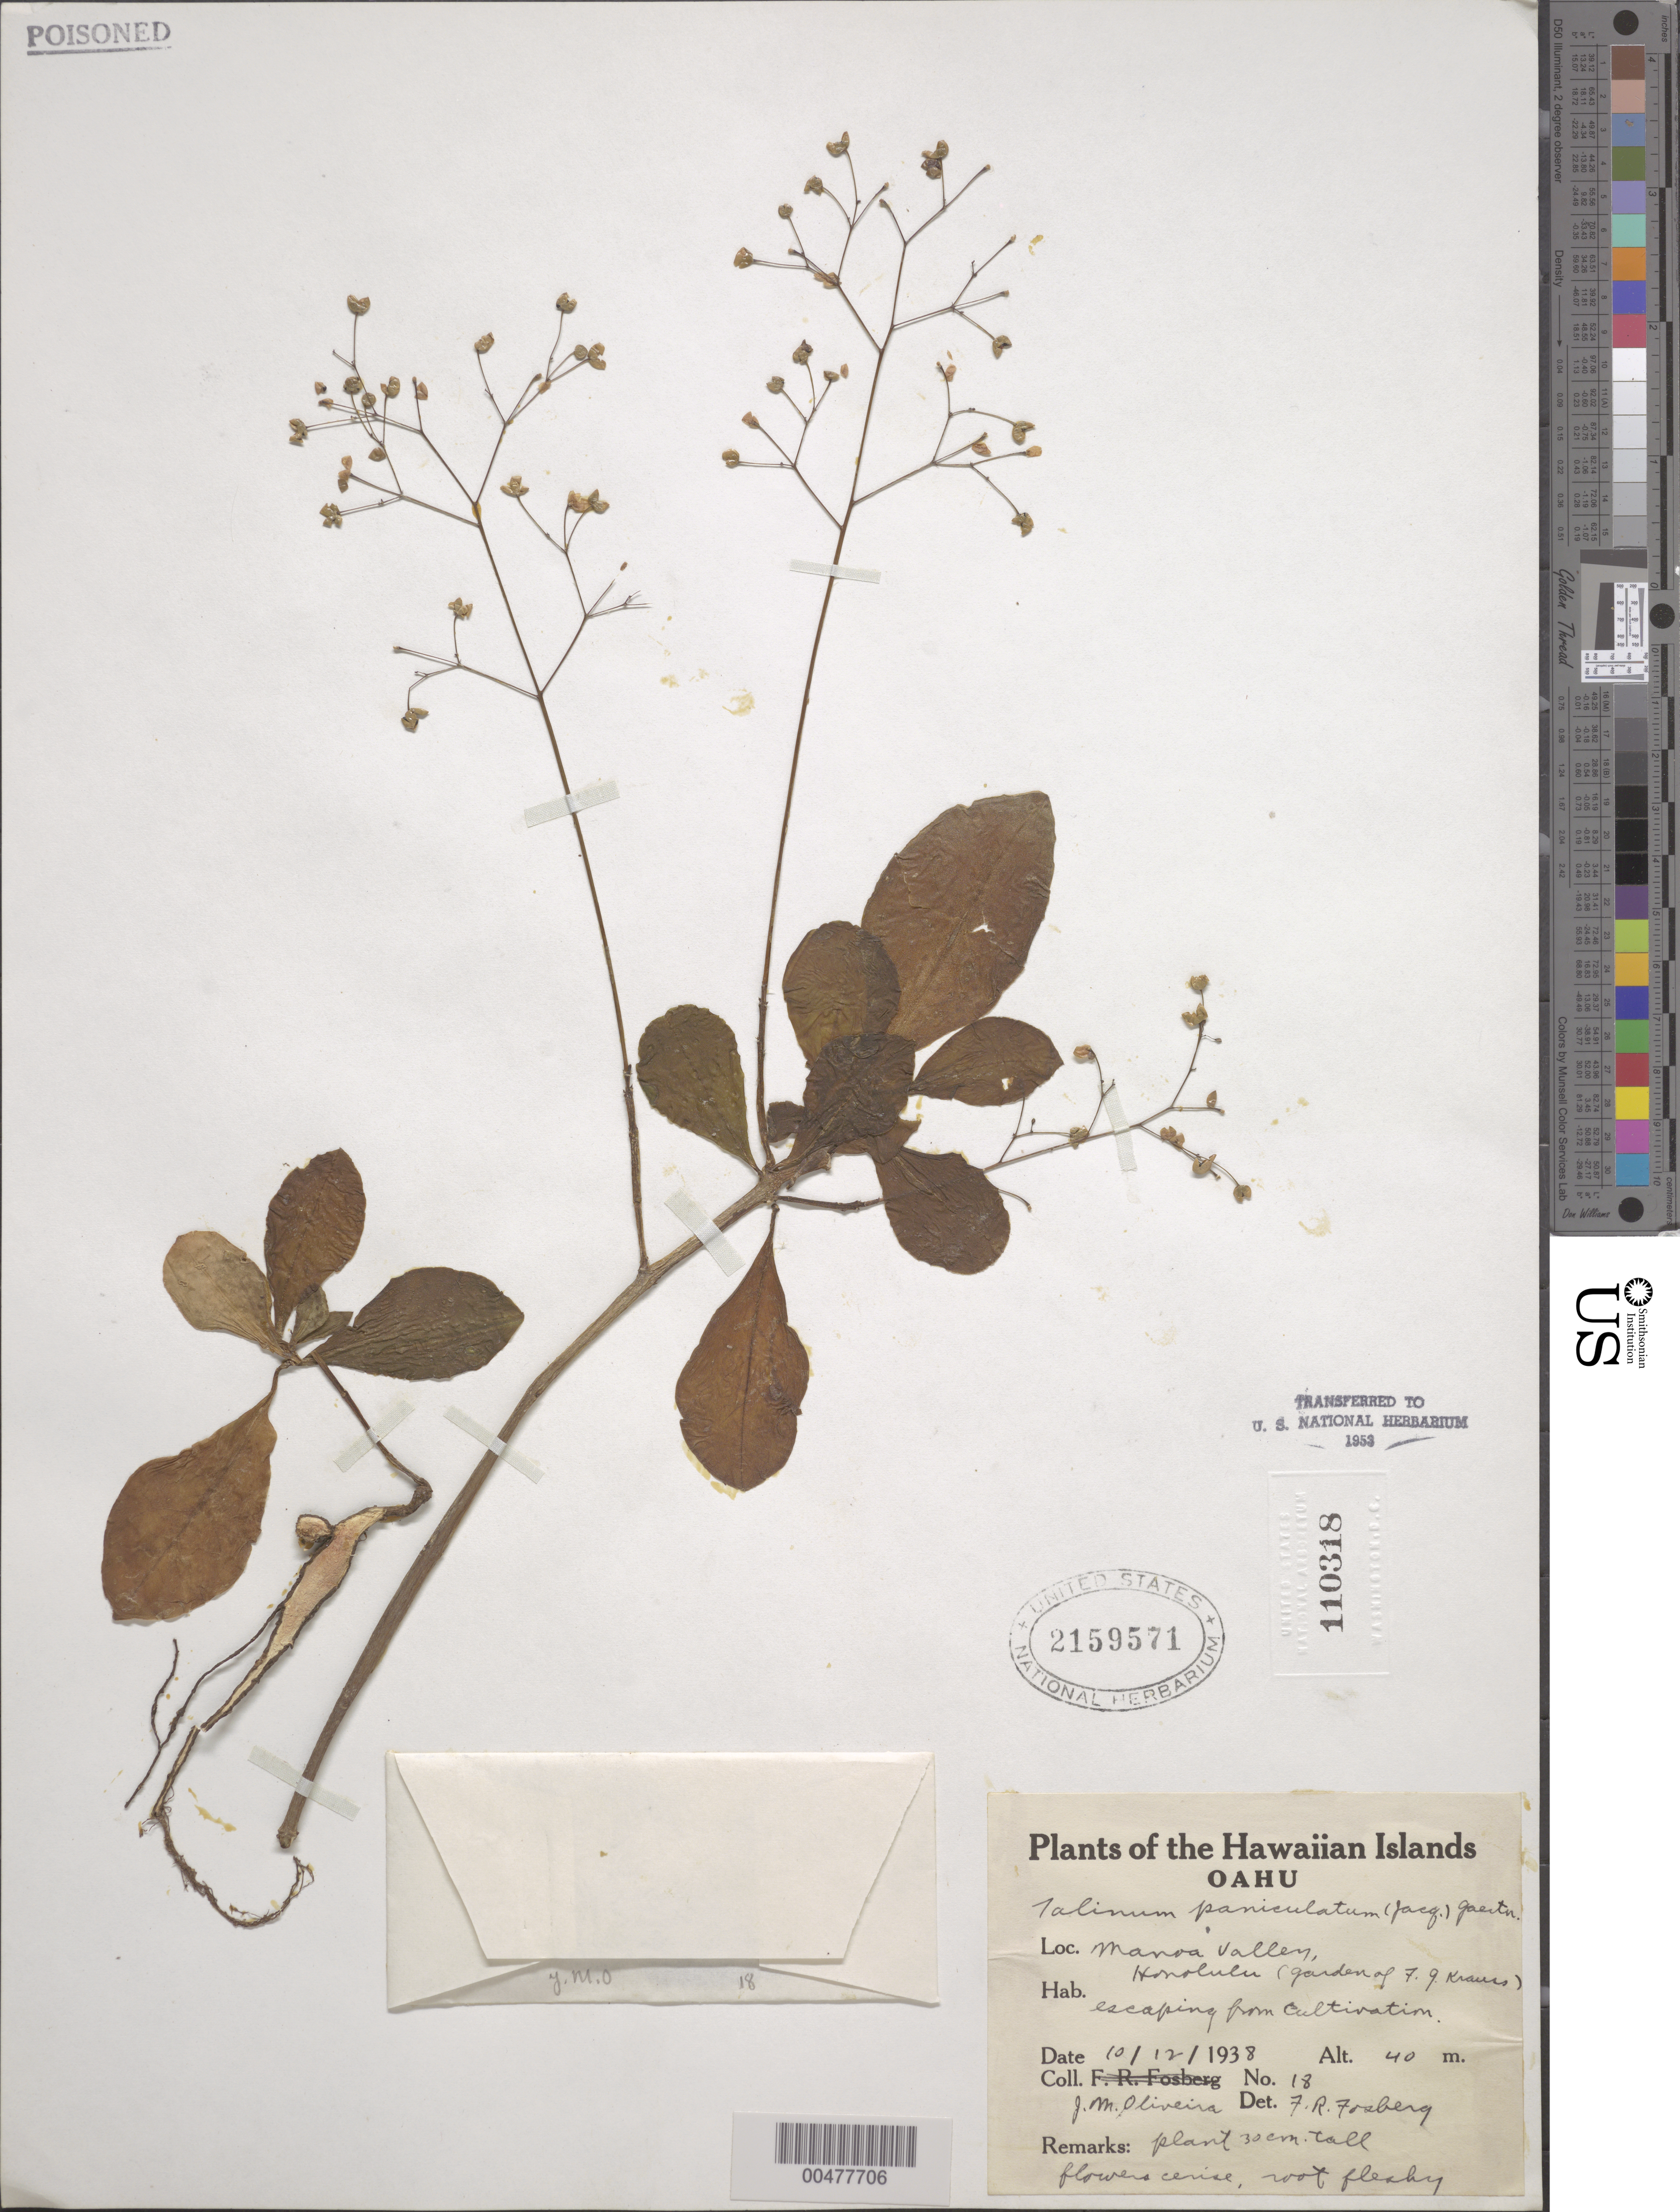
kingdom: Plantae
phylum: Tracheophyta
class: Magnoliopsida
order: Caryophyllales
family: Talinaceae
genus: Talinum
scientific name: Talinum paniculatum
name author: (Jacq.) Gaertn.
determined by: Fosberg, F. R.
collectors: J. Oliveira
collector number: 18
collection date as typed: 10 Dec 1938 or 12 Oct 1938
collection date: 1938-10-12 or 1938-12-10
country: United States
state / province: Hawaii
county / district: Honolulu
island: Oahu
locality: Manoa Valley, Honolulu, garden of F.G. Krauss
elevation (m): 40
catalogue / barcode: US 2159571